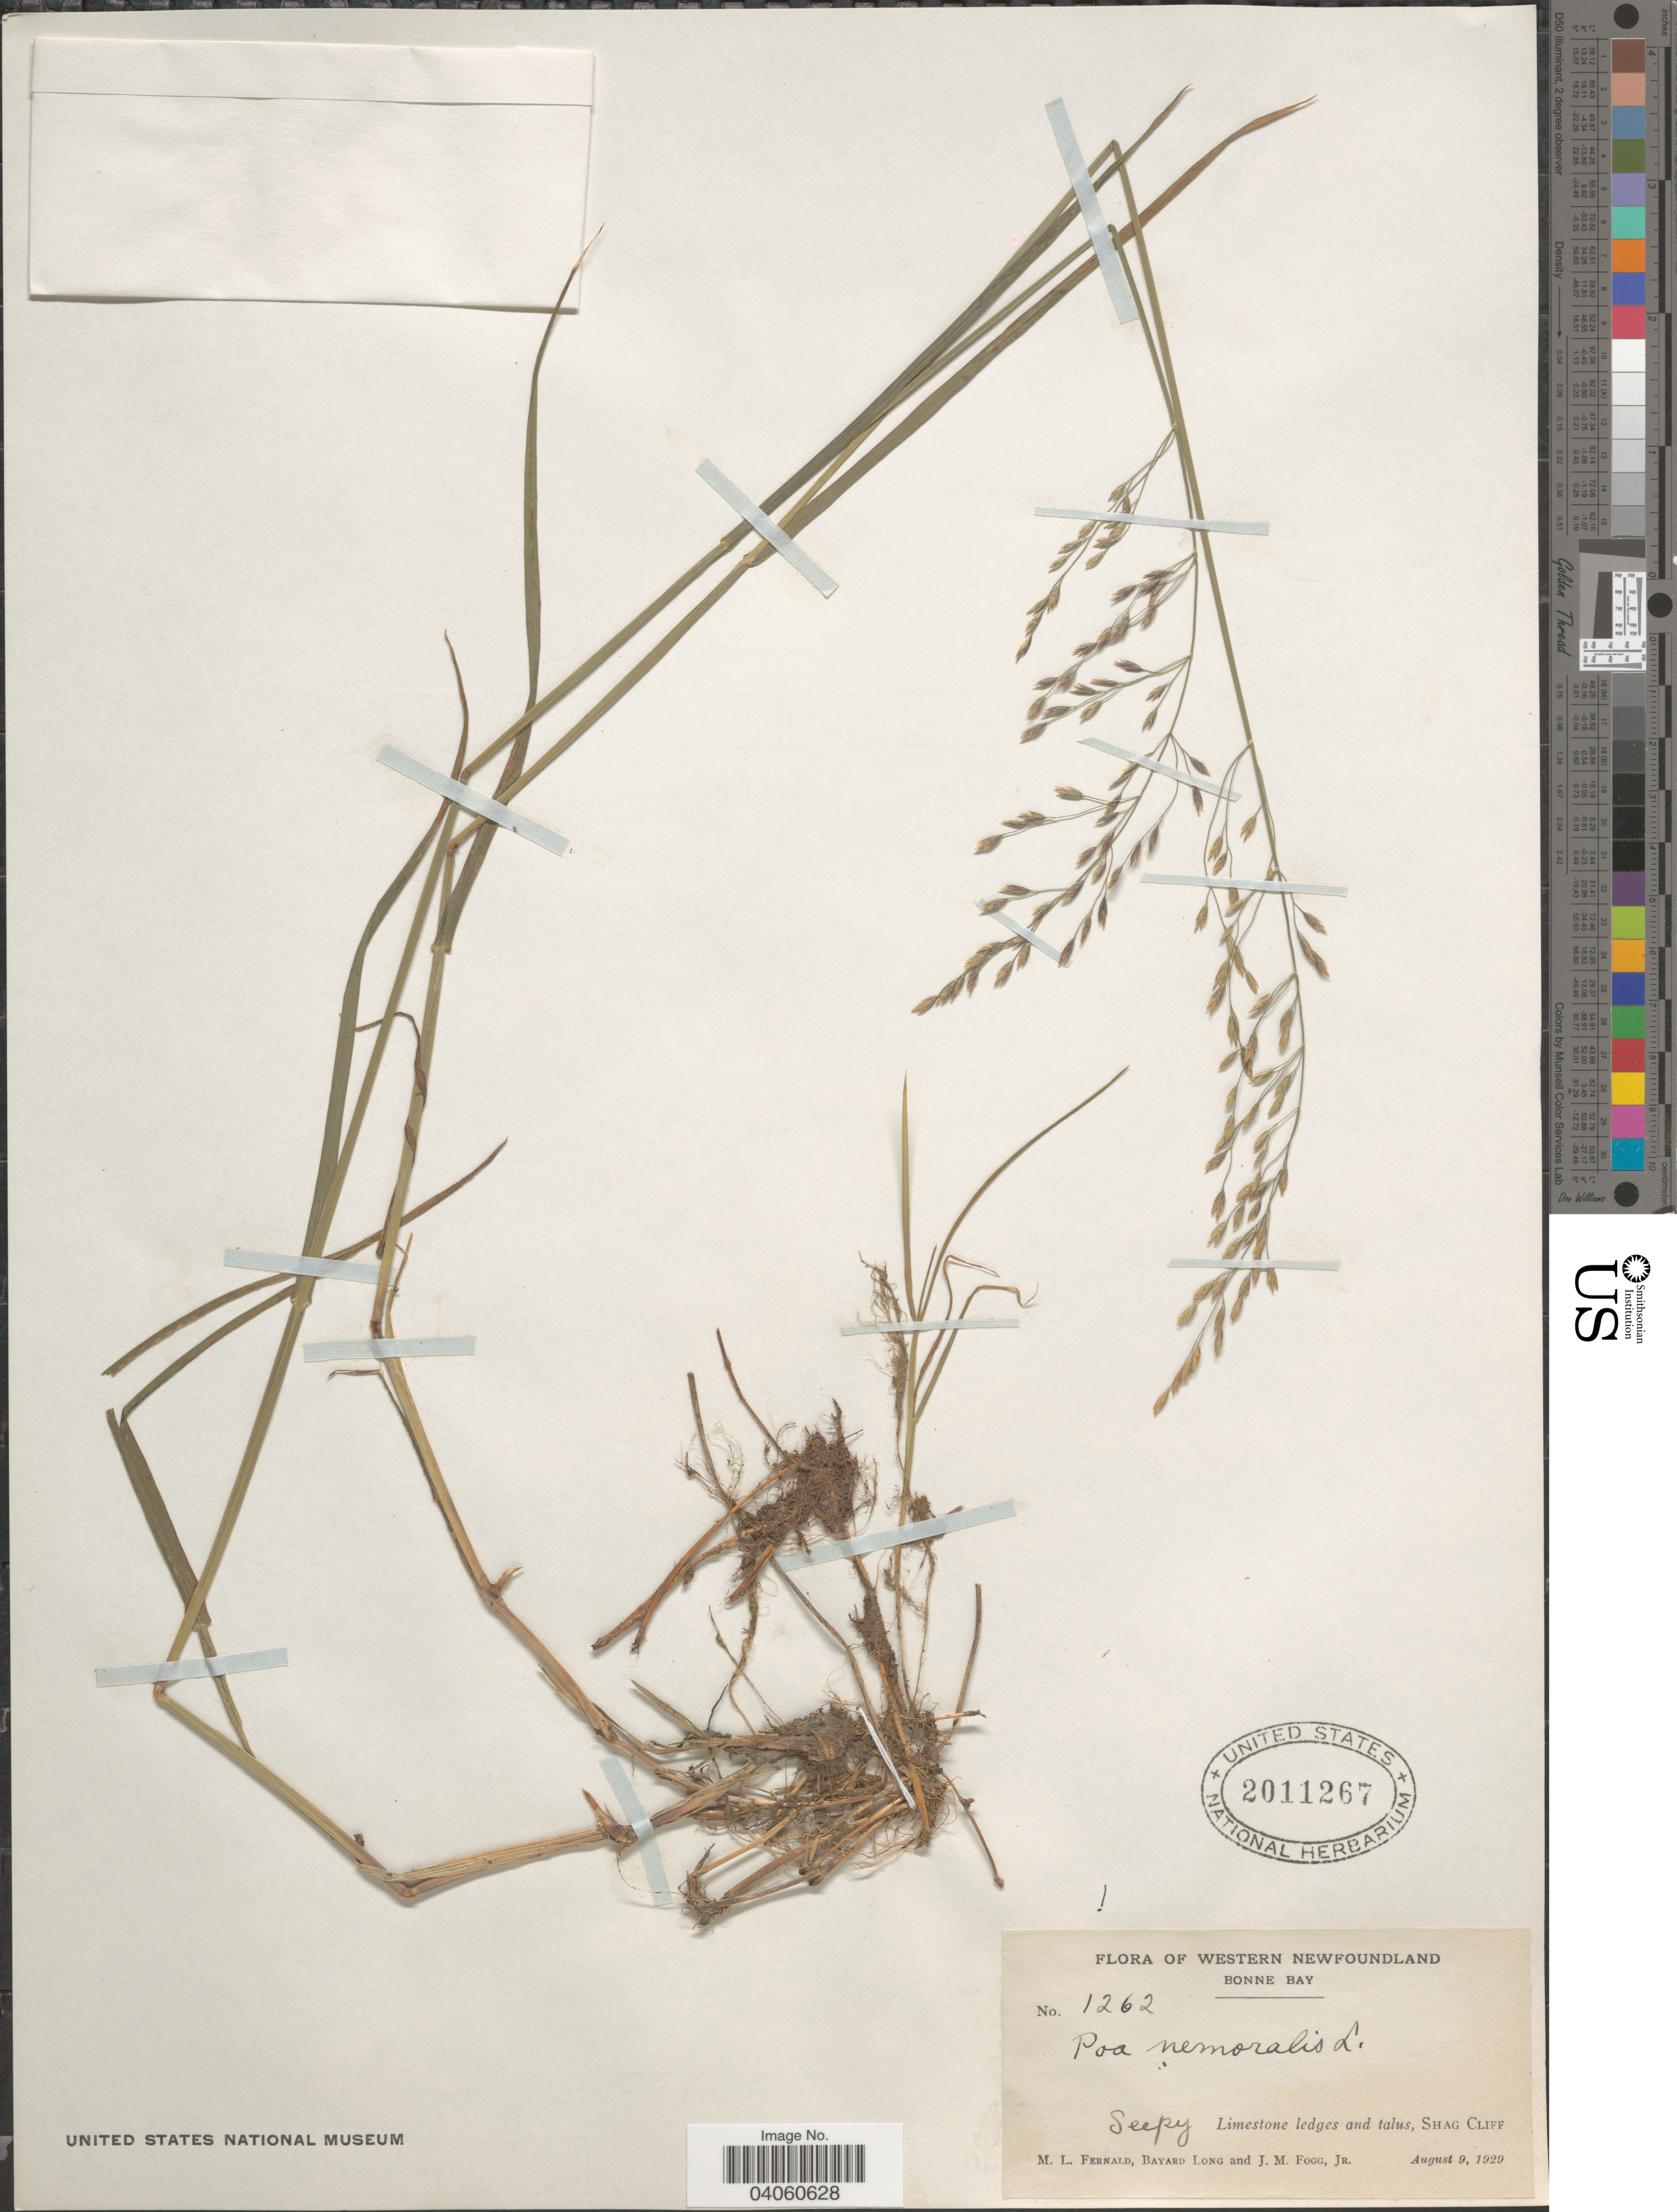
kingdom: Plantae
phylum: Tracheophyta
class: Liliopsida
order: Poales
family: Poaceae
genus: Poa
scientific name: Poa nemoralis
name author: L.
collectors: M. L. Fernald, B. Long & J. Fogg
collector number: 1262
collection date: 1929-08-09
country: Canada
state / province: Newfoundland and Labrador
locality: Western Newfoundland. Bonne Bay. Seepy Limestone ledges and talus, Shag Cliff.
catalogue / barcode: US 2011267